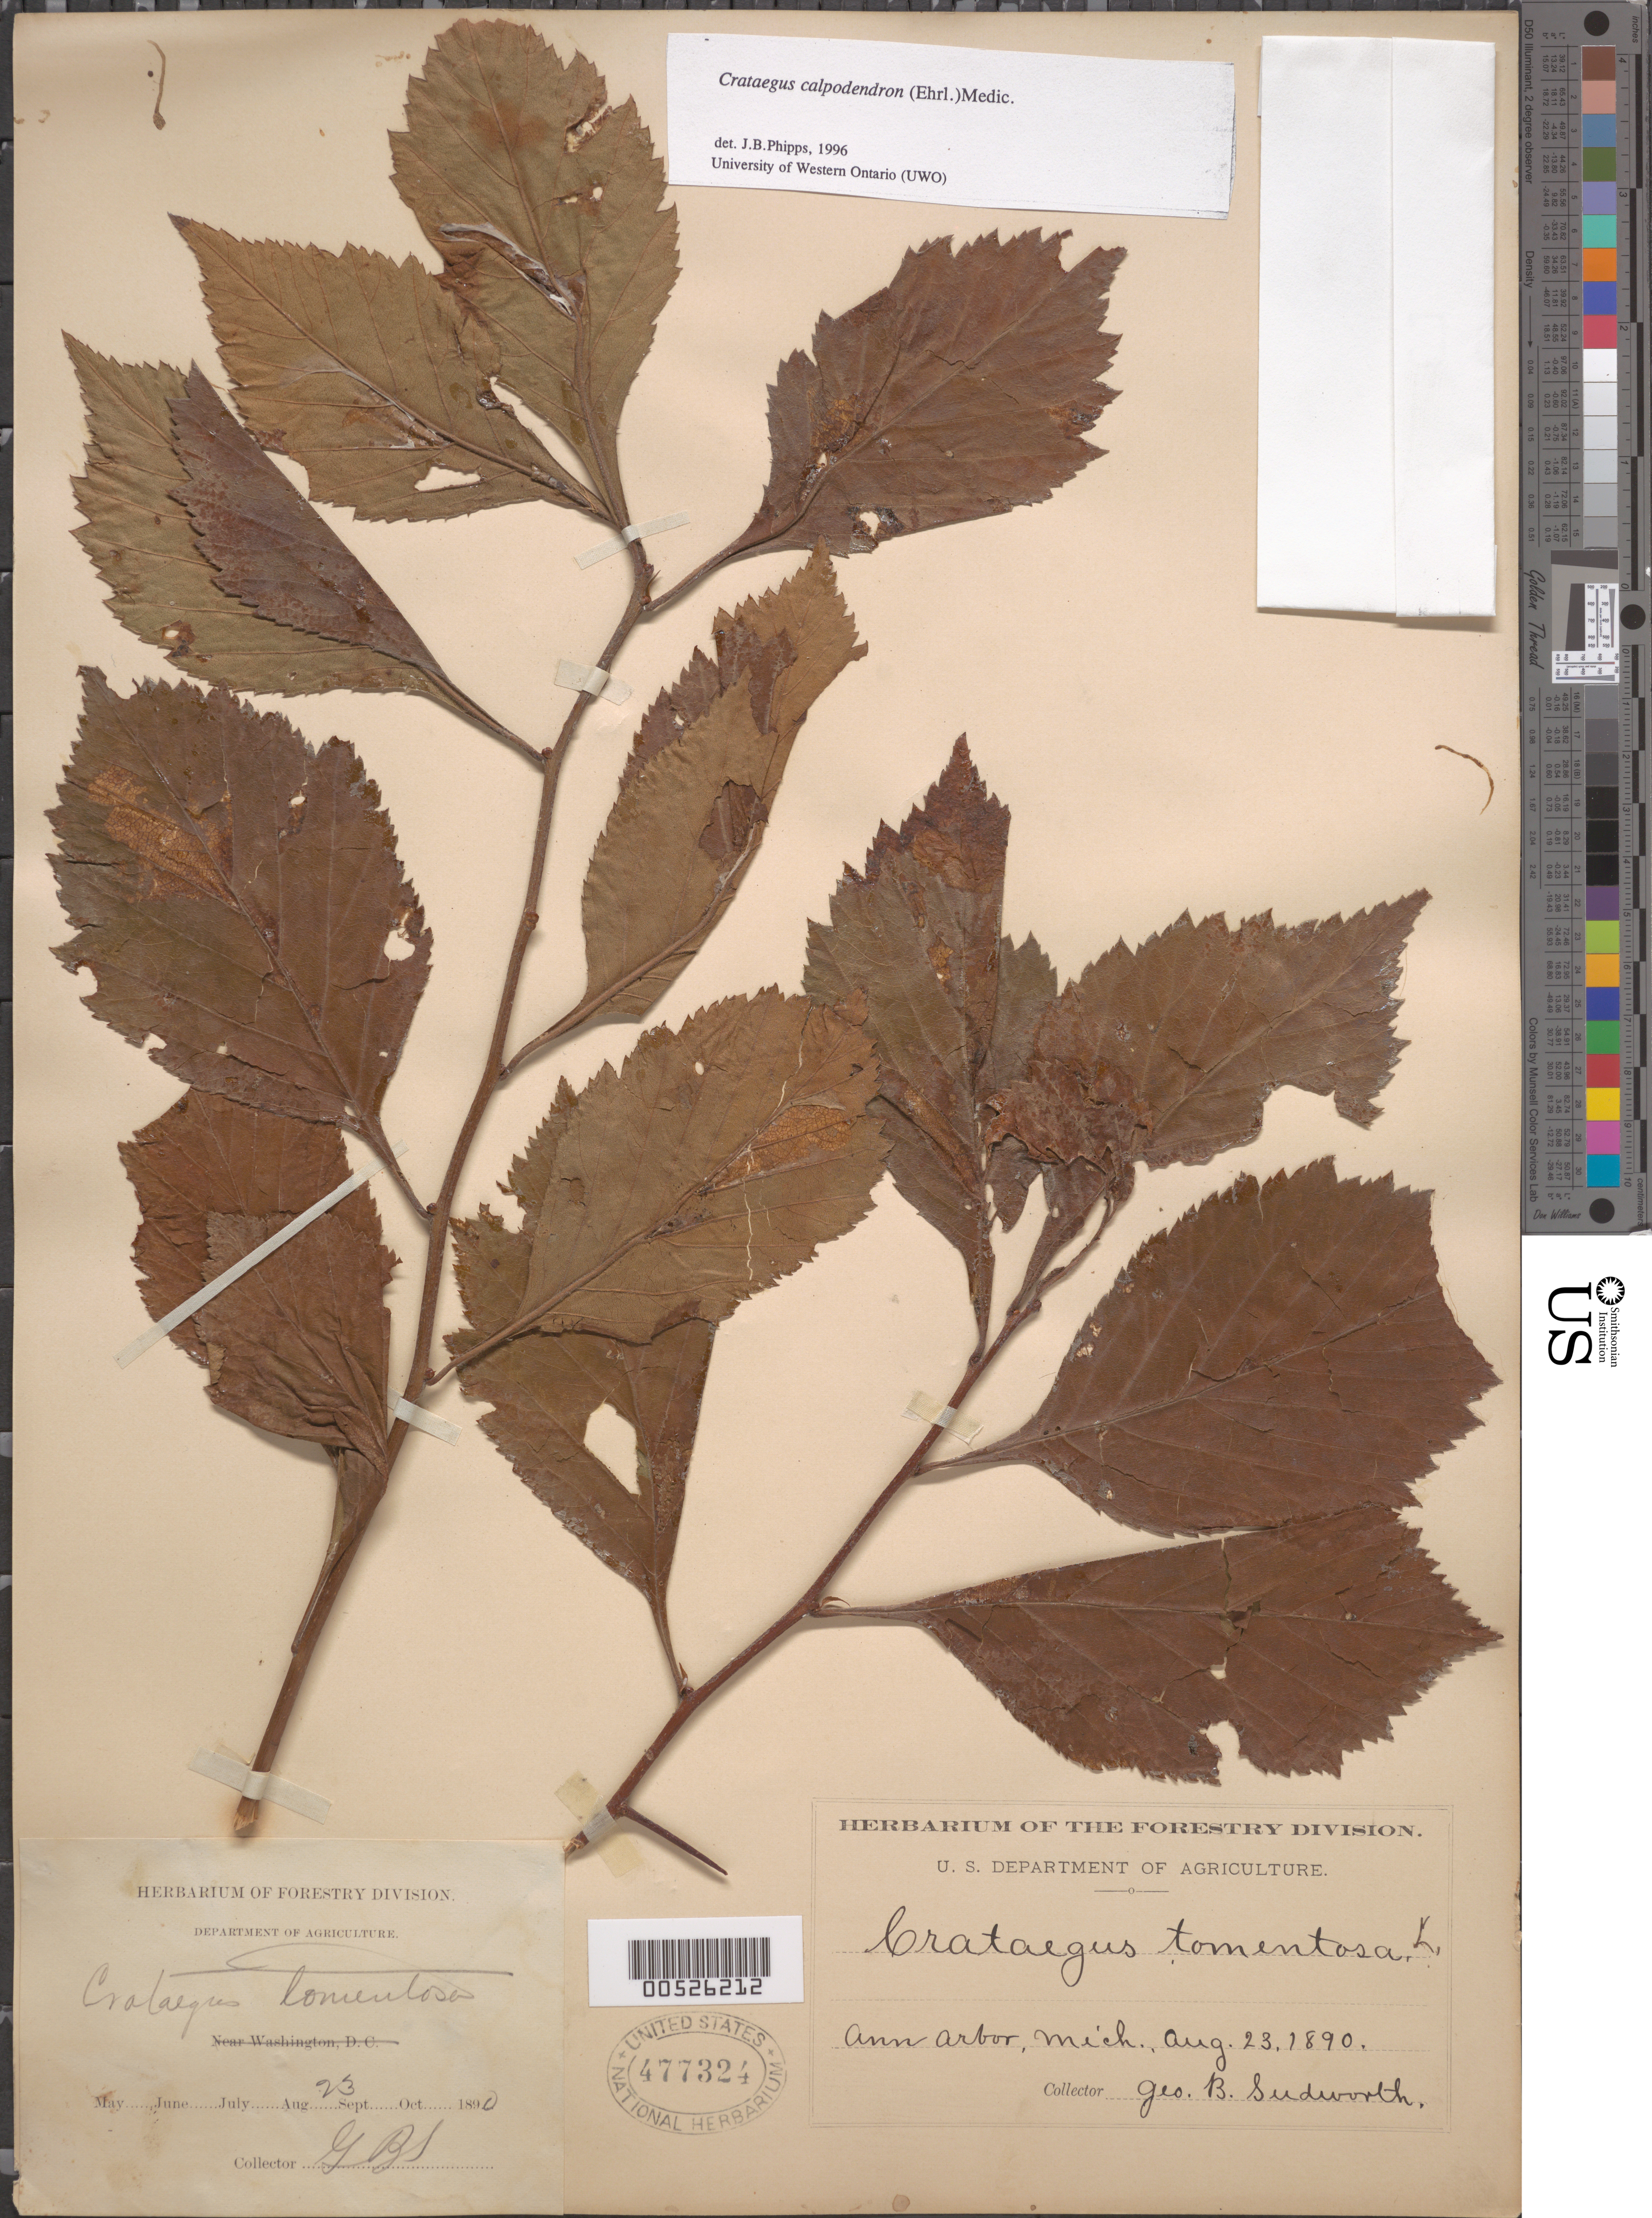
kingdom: Plantae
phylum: Tracheophyta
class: Magnoliopsida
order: Rosales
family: Rosaceae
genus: Crataegus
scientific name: Crataegus calpodendron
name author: (Ehrh.) Medik.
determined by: Phipps, James B., (UWO), University of Western Ontario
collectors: G. B. Sudworth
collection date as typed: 23 Aug 1890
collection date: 1890-08-23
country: United States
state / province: Michigan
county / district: Washtenaw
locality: Ann Arbor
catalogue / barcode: US 477324